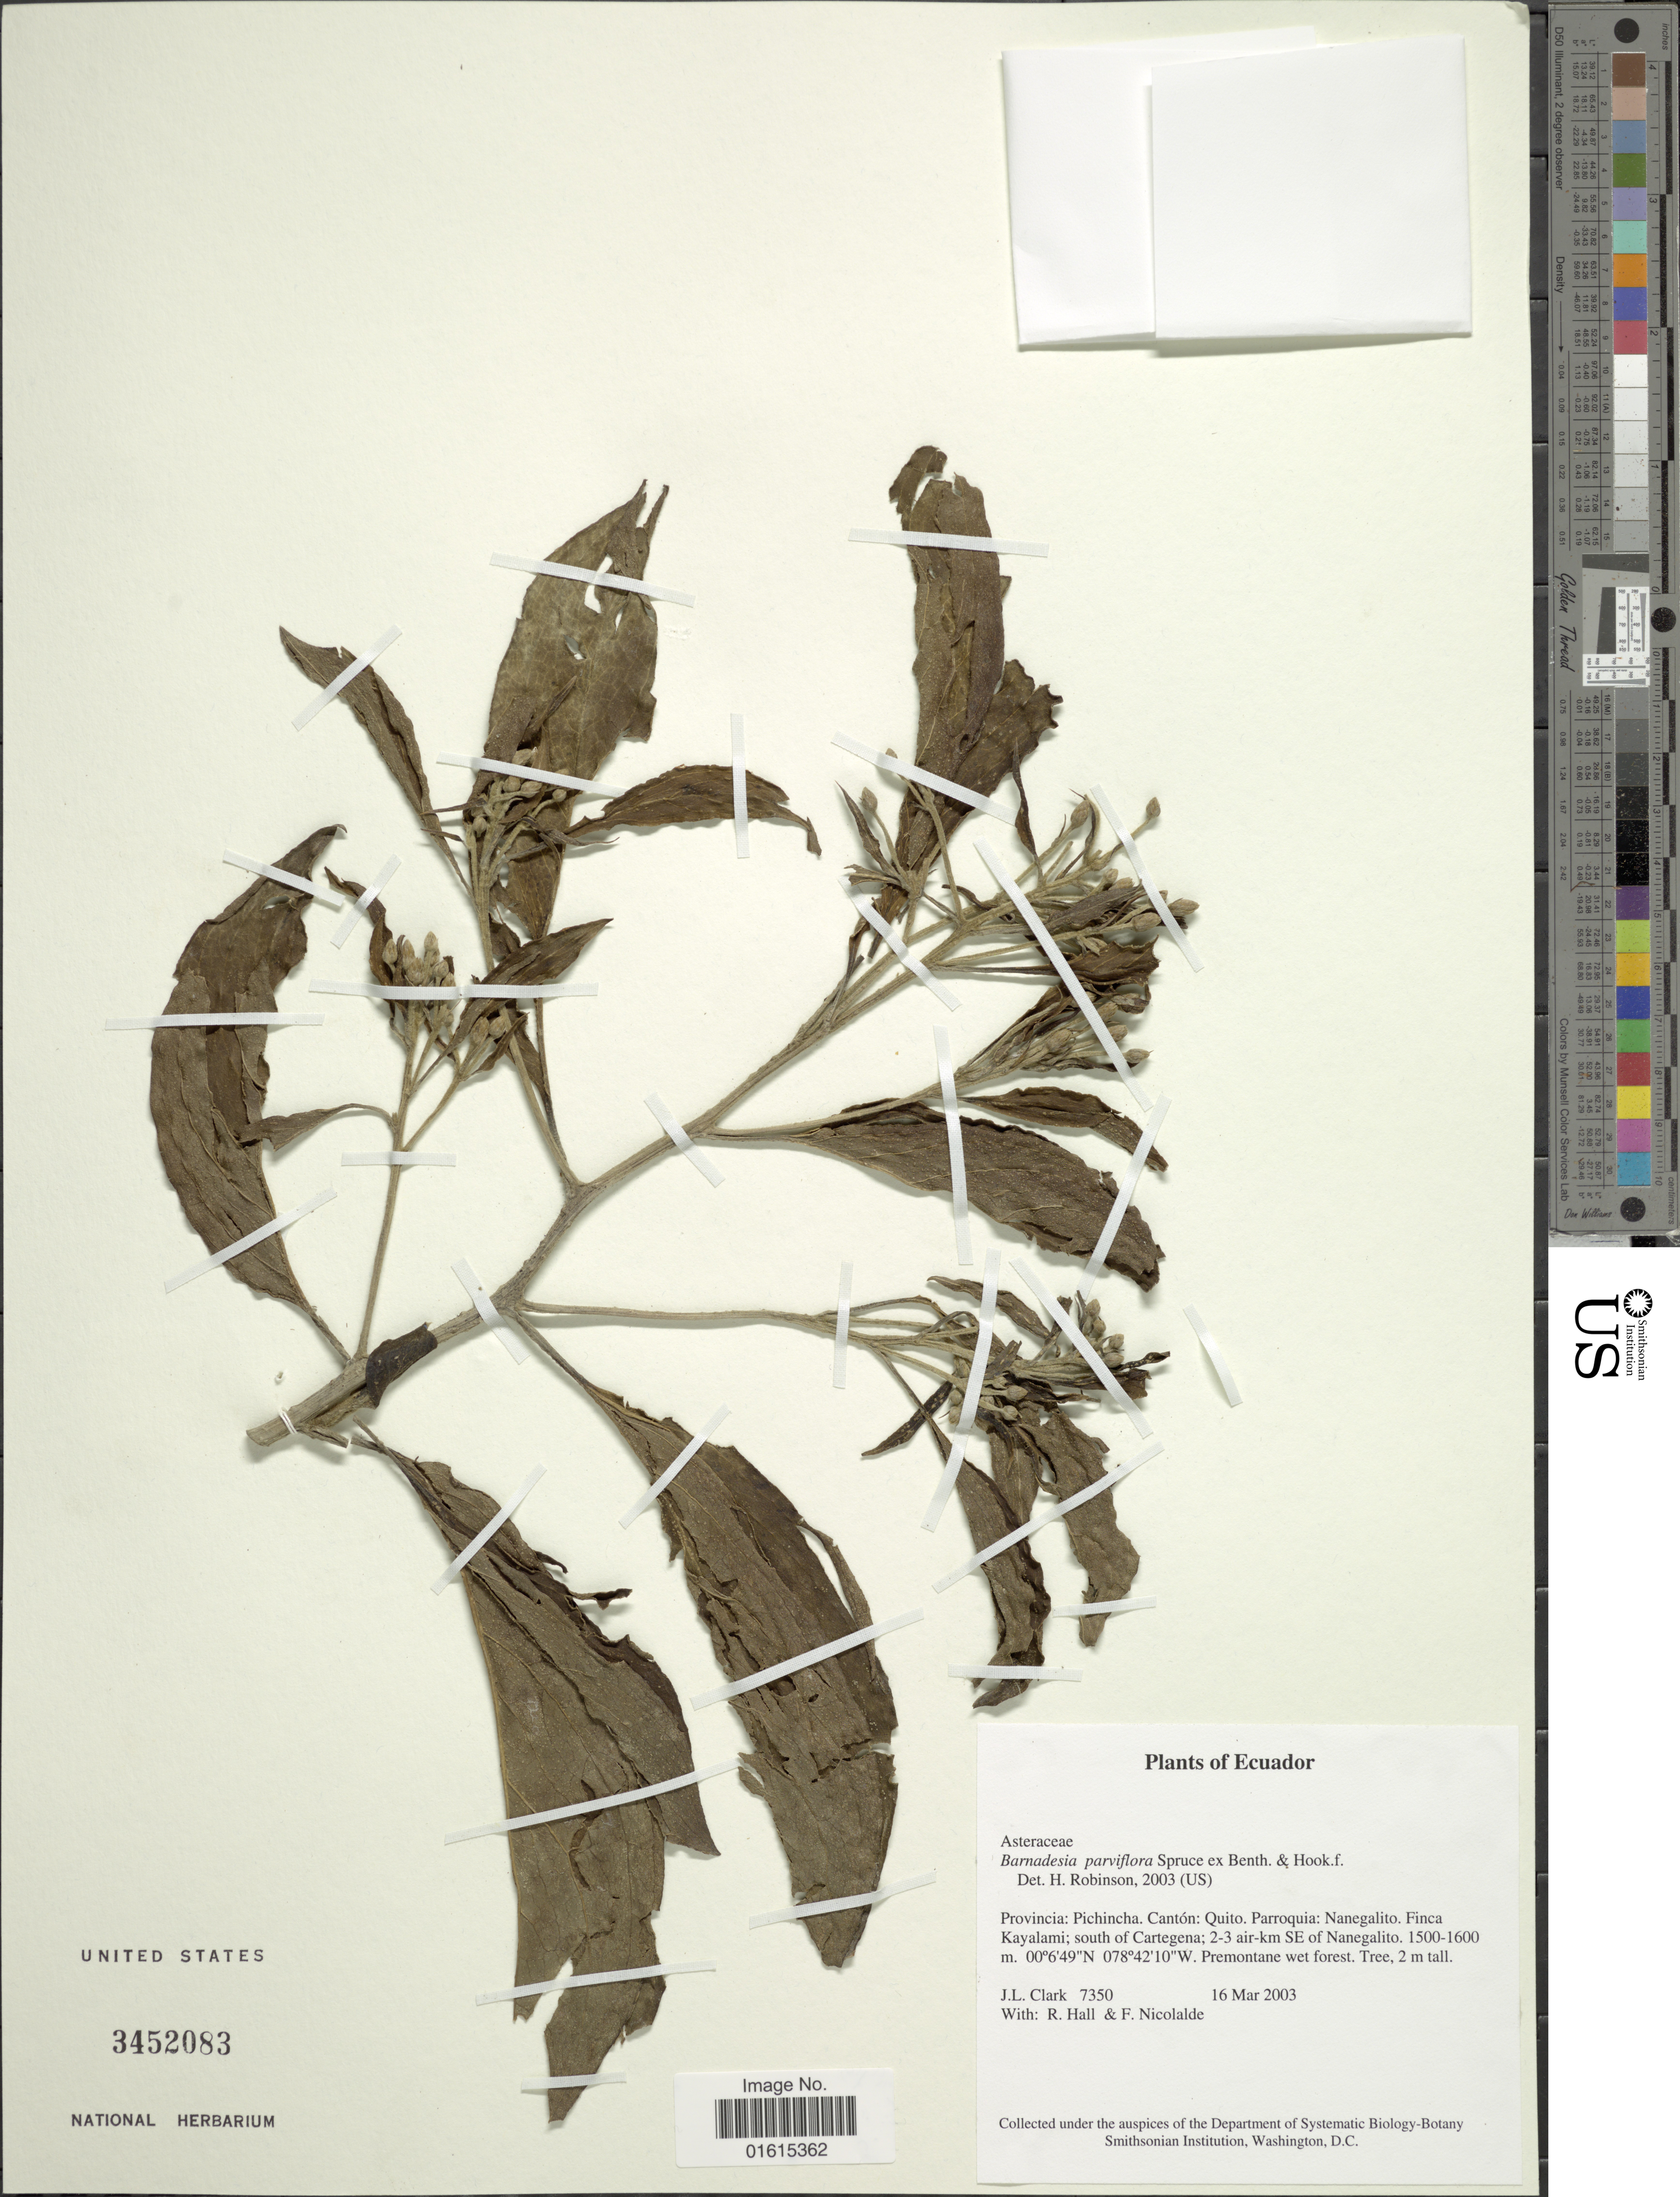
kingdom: Plantae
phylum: Tracheophyta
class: Magnoliopsida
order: Asterales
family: Asteraceae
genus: Barnadesia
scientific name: Barnadesia parviflora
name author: Spruce ex Benth. & Hook. f.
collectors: J. L. Clark, R. Hall & F. Nicolalde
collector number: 7350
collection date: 2003-03-16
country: Ecuador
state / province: Pichincha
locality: Canton: Quito, Parroquia: Nanegalito. Finca Kayalami; south of Cartegena: 2-3 air-km SE of Nanegalito, Premotane wet forest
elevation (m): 1500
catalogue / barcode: US 3452083